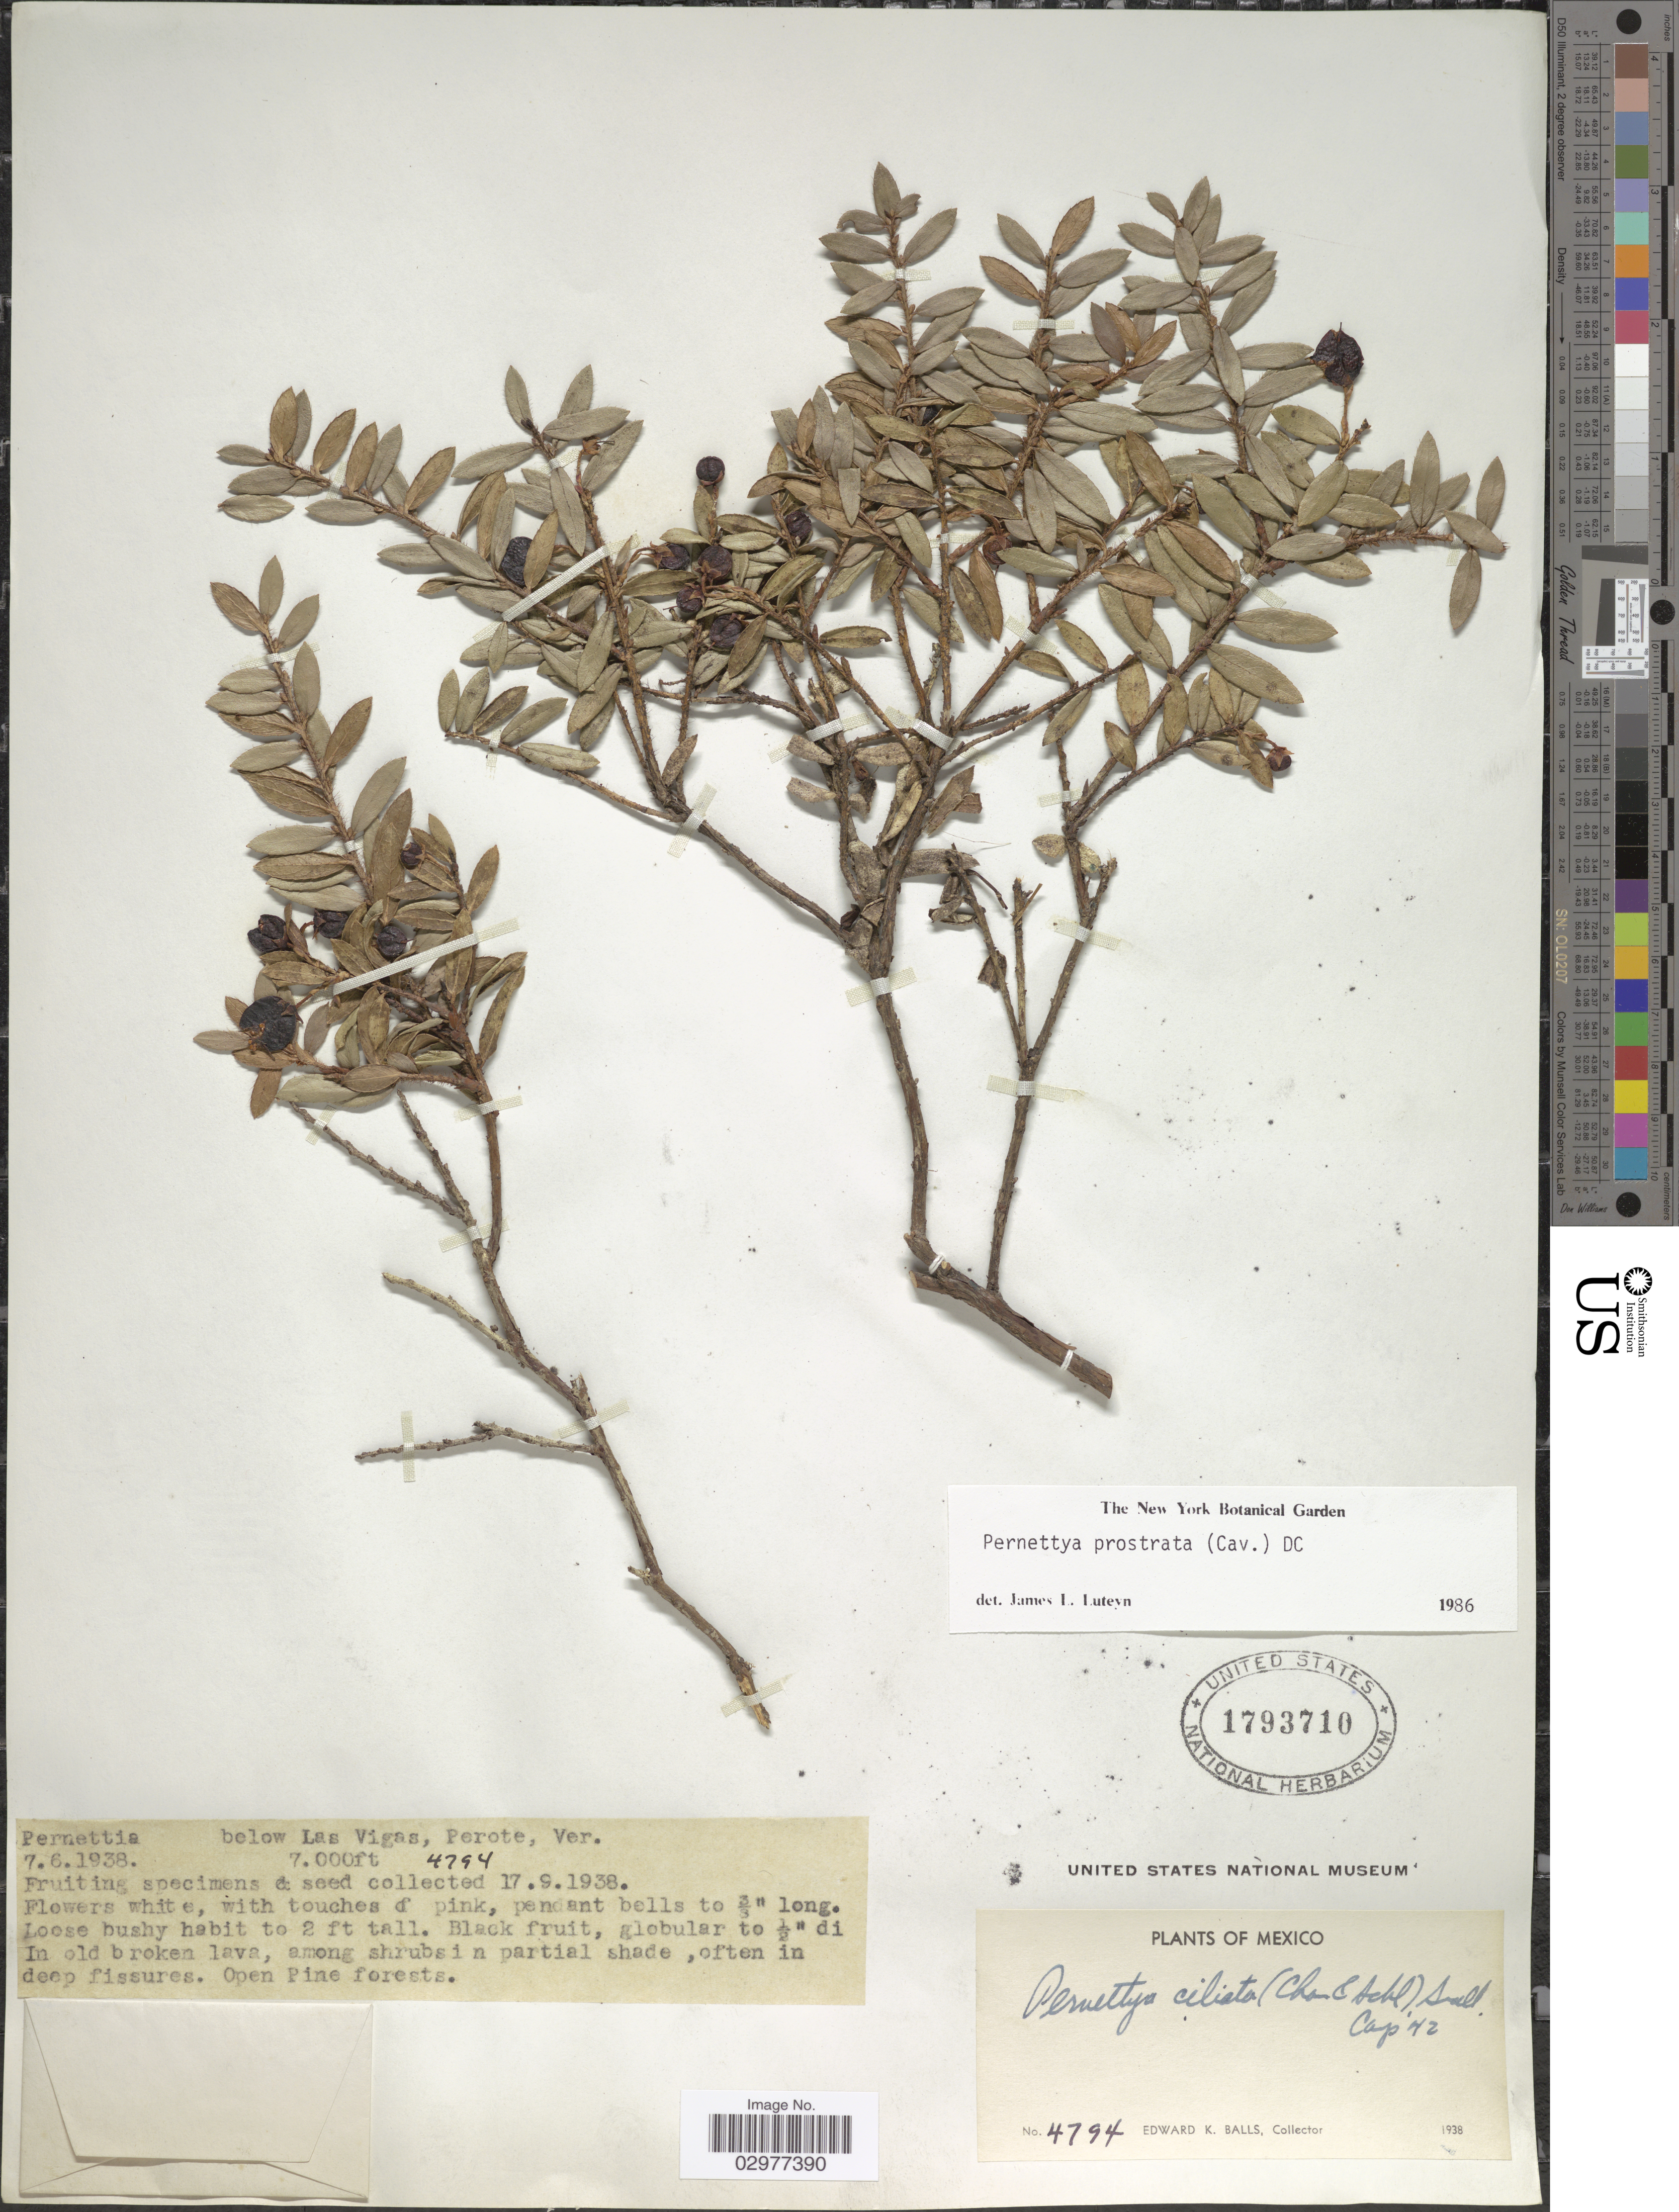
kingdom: Plantae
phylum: Tracheophyta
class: Magnoliopsida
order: Ericales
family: Ericaceae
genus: Pernettya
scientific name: Pernettya prostrata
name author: (Cav.) DC.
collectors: E. K. Balls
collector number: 4794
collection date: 1938-09-17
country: Mexico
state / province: Veracruz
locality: Below Las Vigas, Perote. Ver.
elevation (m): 2134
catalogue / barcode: US 1793710